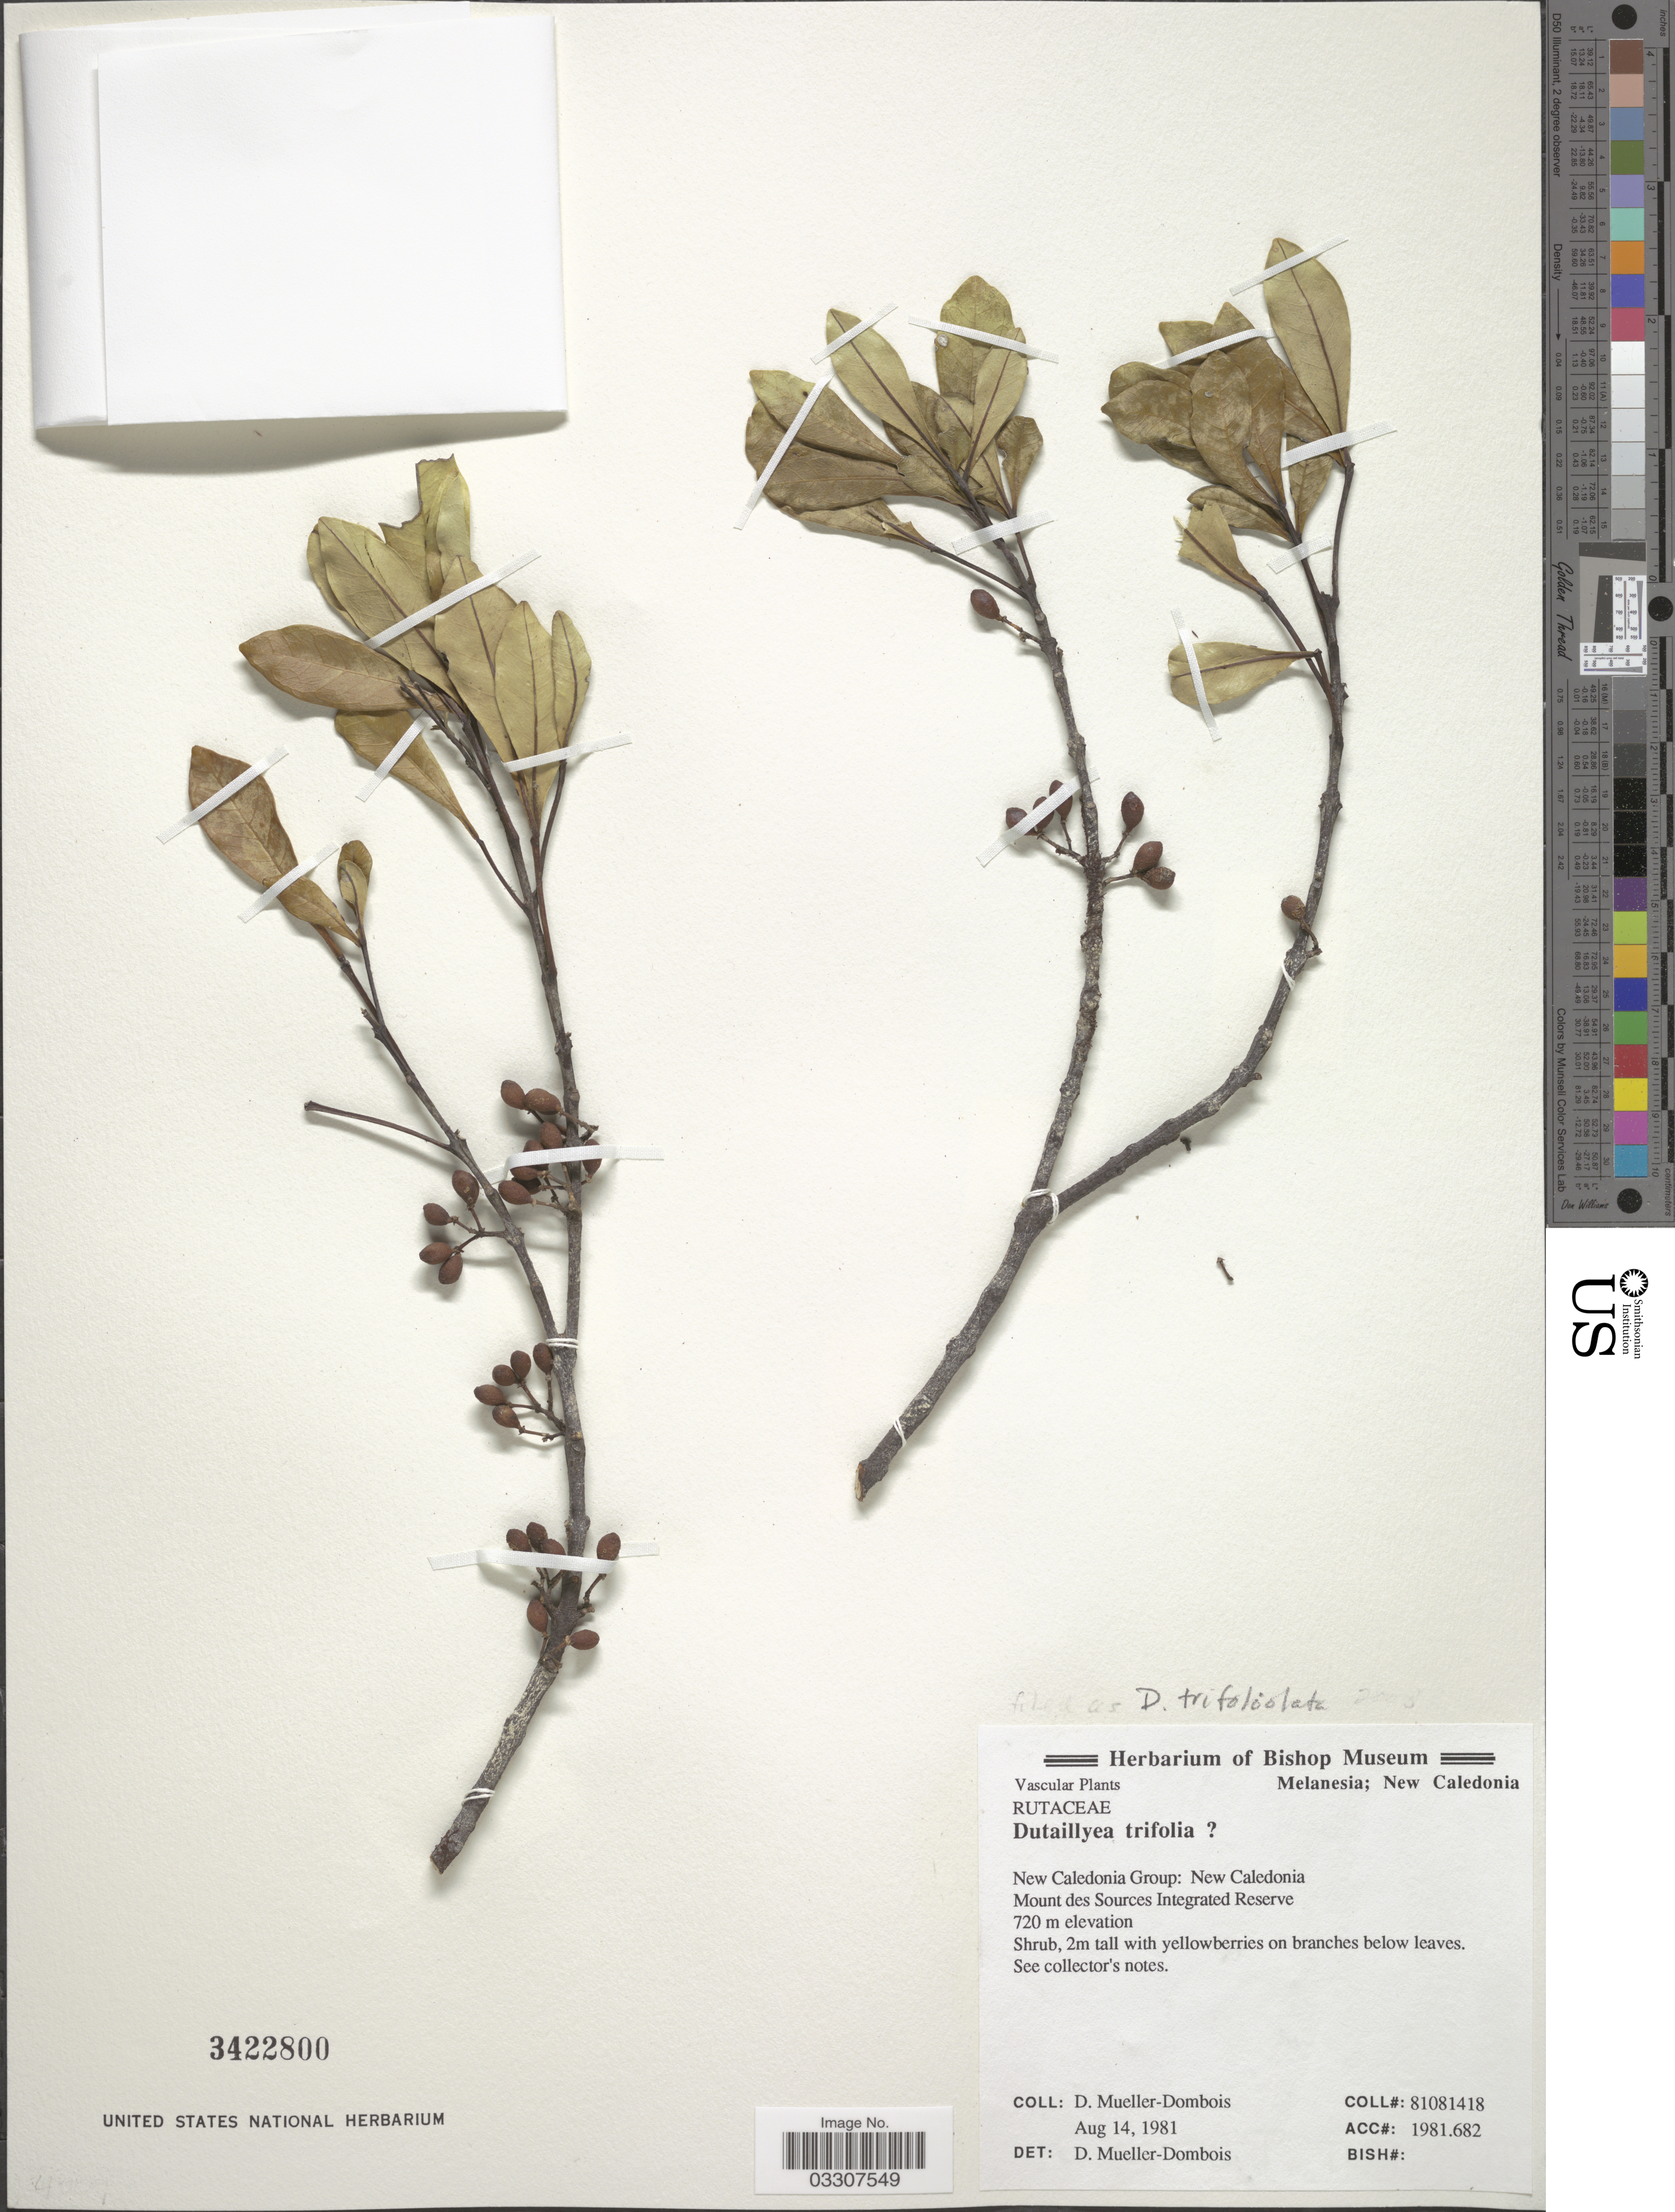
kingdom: Plantae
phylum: Tracheophyta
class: Magnoliopsida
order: Sapindales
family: Rutaceae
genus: Dutaillyea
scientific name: Dutaillyea trifoliolata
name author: Baill.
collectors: D. Mueller-Dombois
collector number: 81081418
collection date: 1981-08-14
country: New Caledonia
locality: New Caledonia Group. Mount des Sources Integrated Reserve.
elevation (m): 720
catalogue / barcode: US 3422800